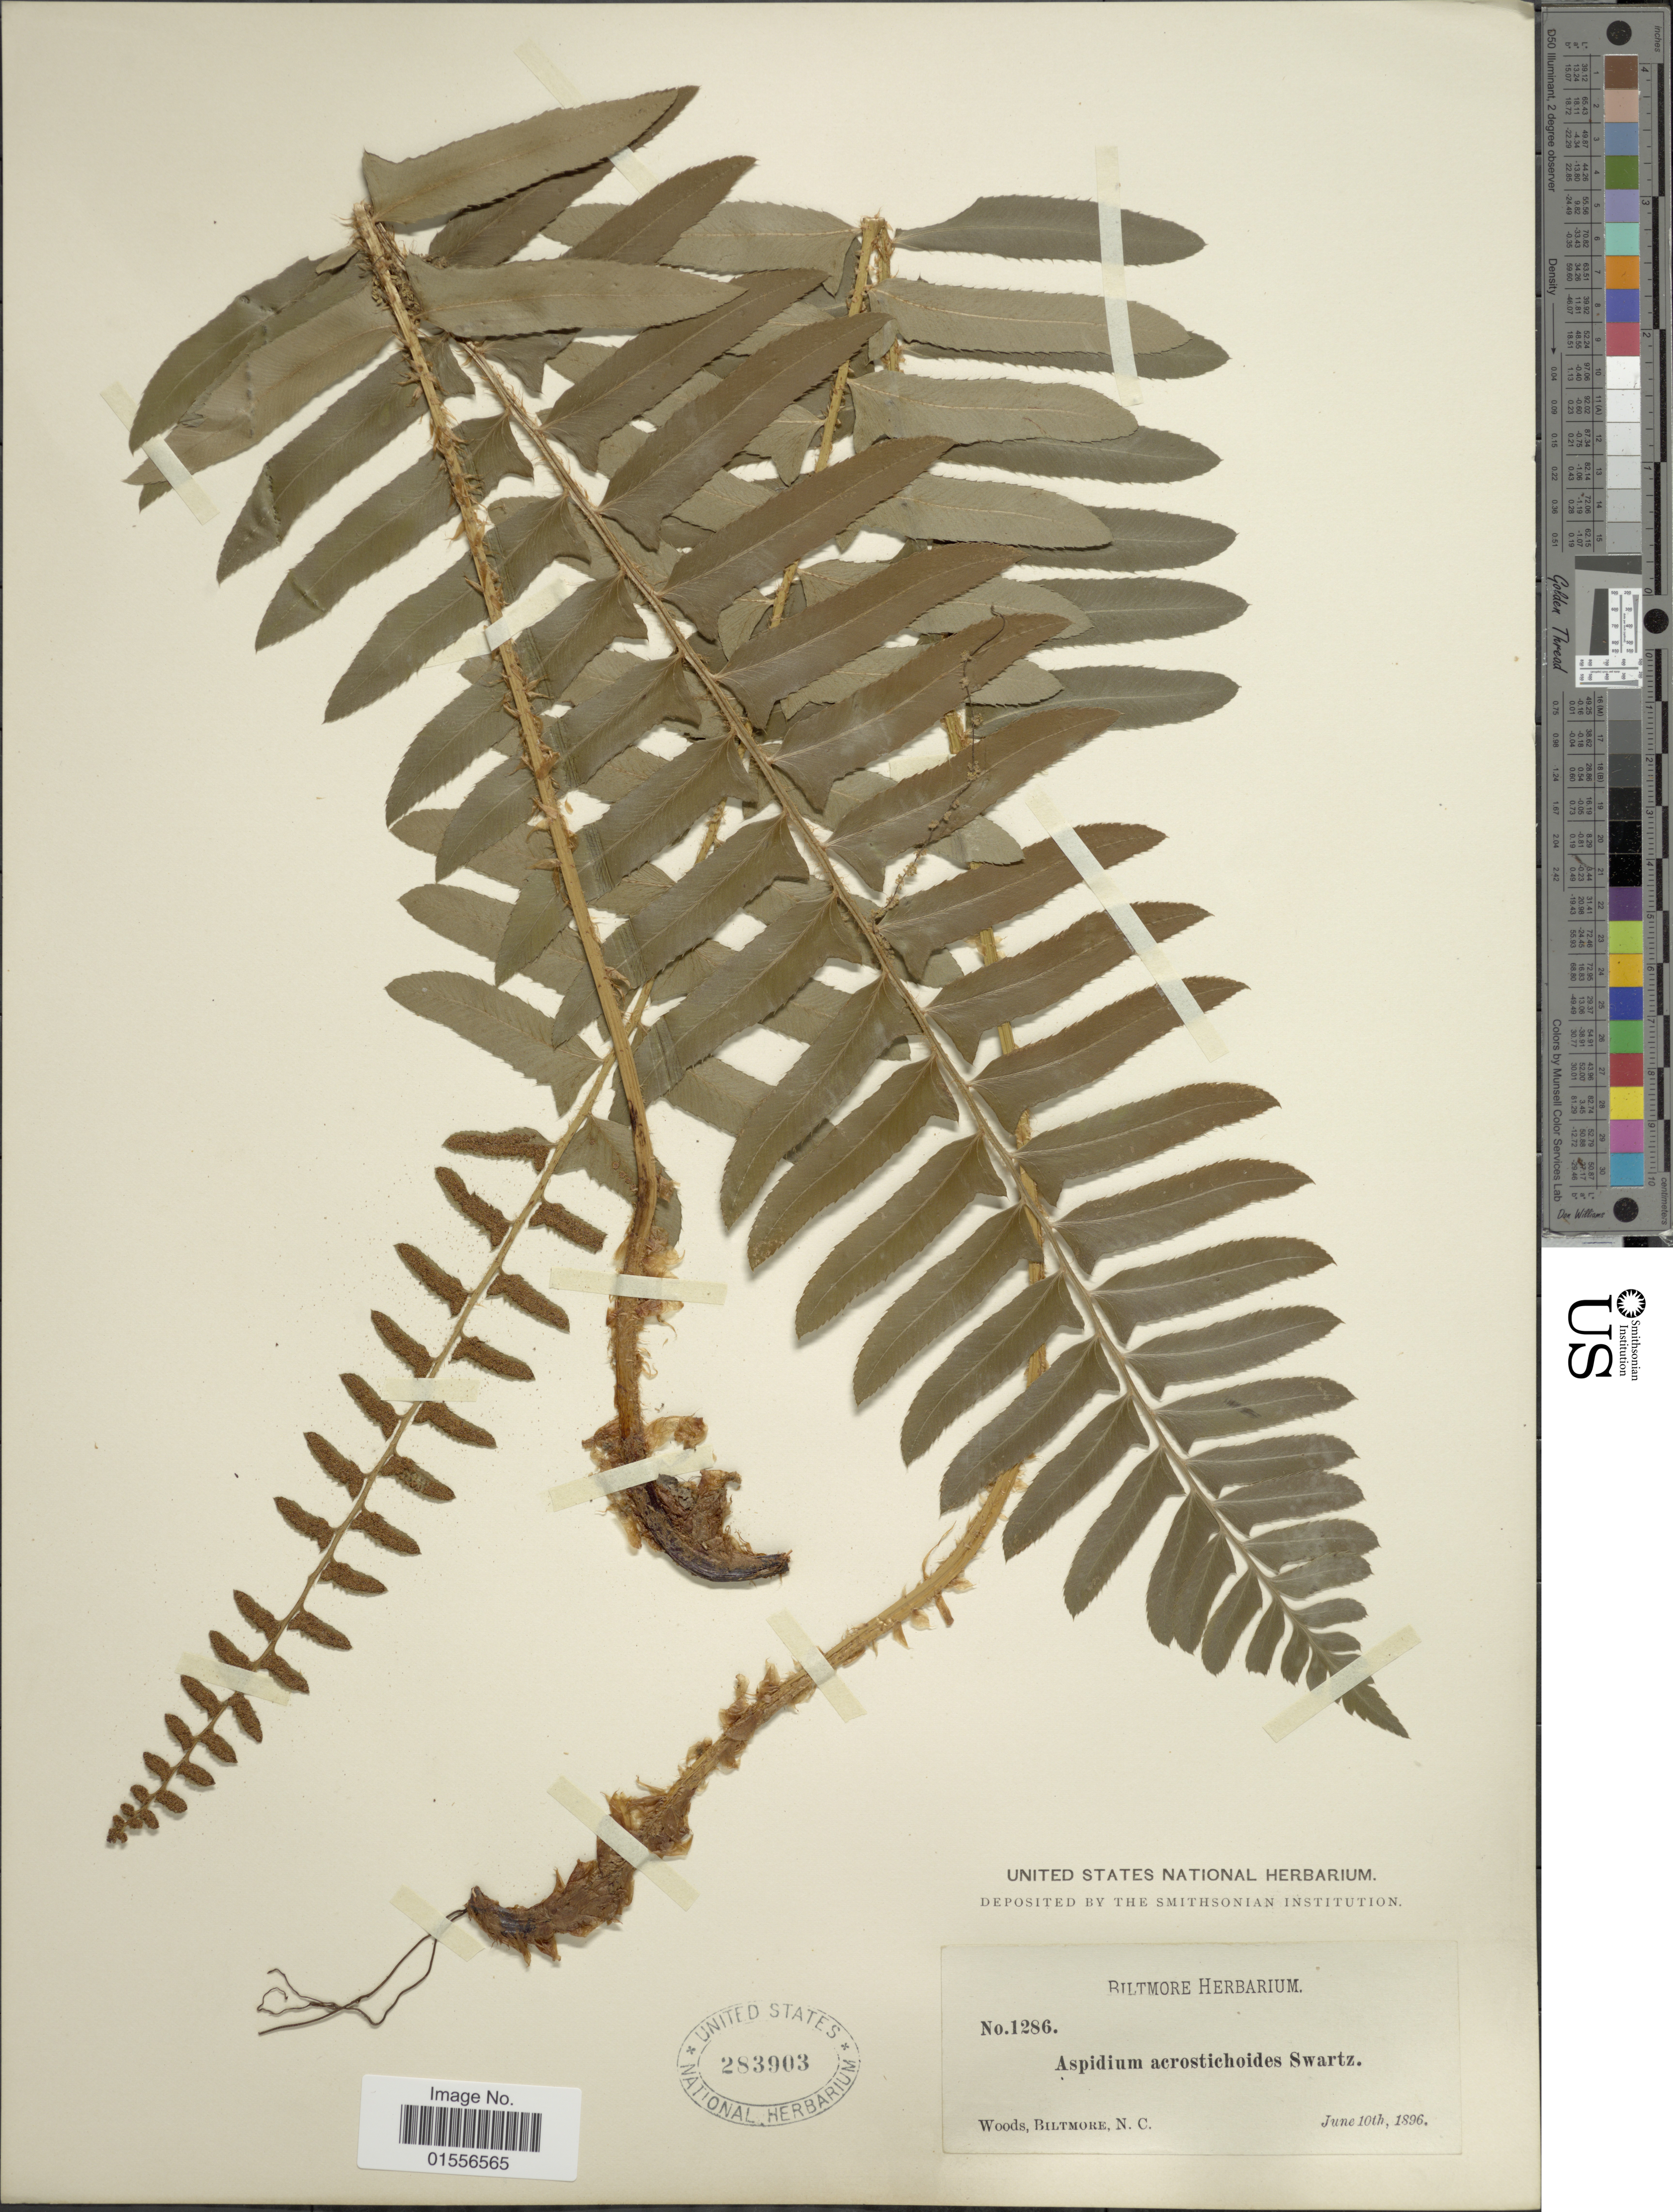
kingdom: Plantae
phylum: Tracheophyta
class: Polypodiopsida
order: Polypodiales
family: Dryopteridaceae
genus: Polystichum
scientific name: Polystichum acrostichoides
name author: (Michx.) Schott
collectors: ex herb. Biltmore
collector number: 1286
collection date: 1896-06-10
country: United States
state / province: North Carolina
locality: Woods, Biltmore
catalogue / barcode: US 283903